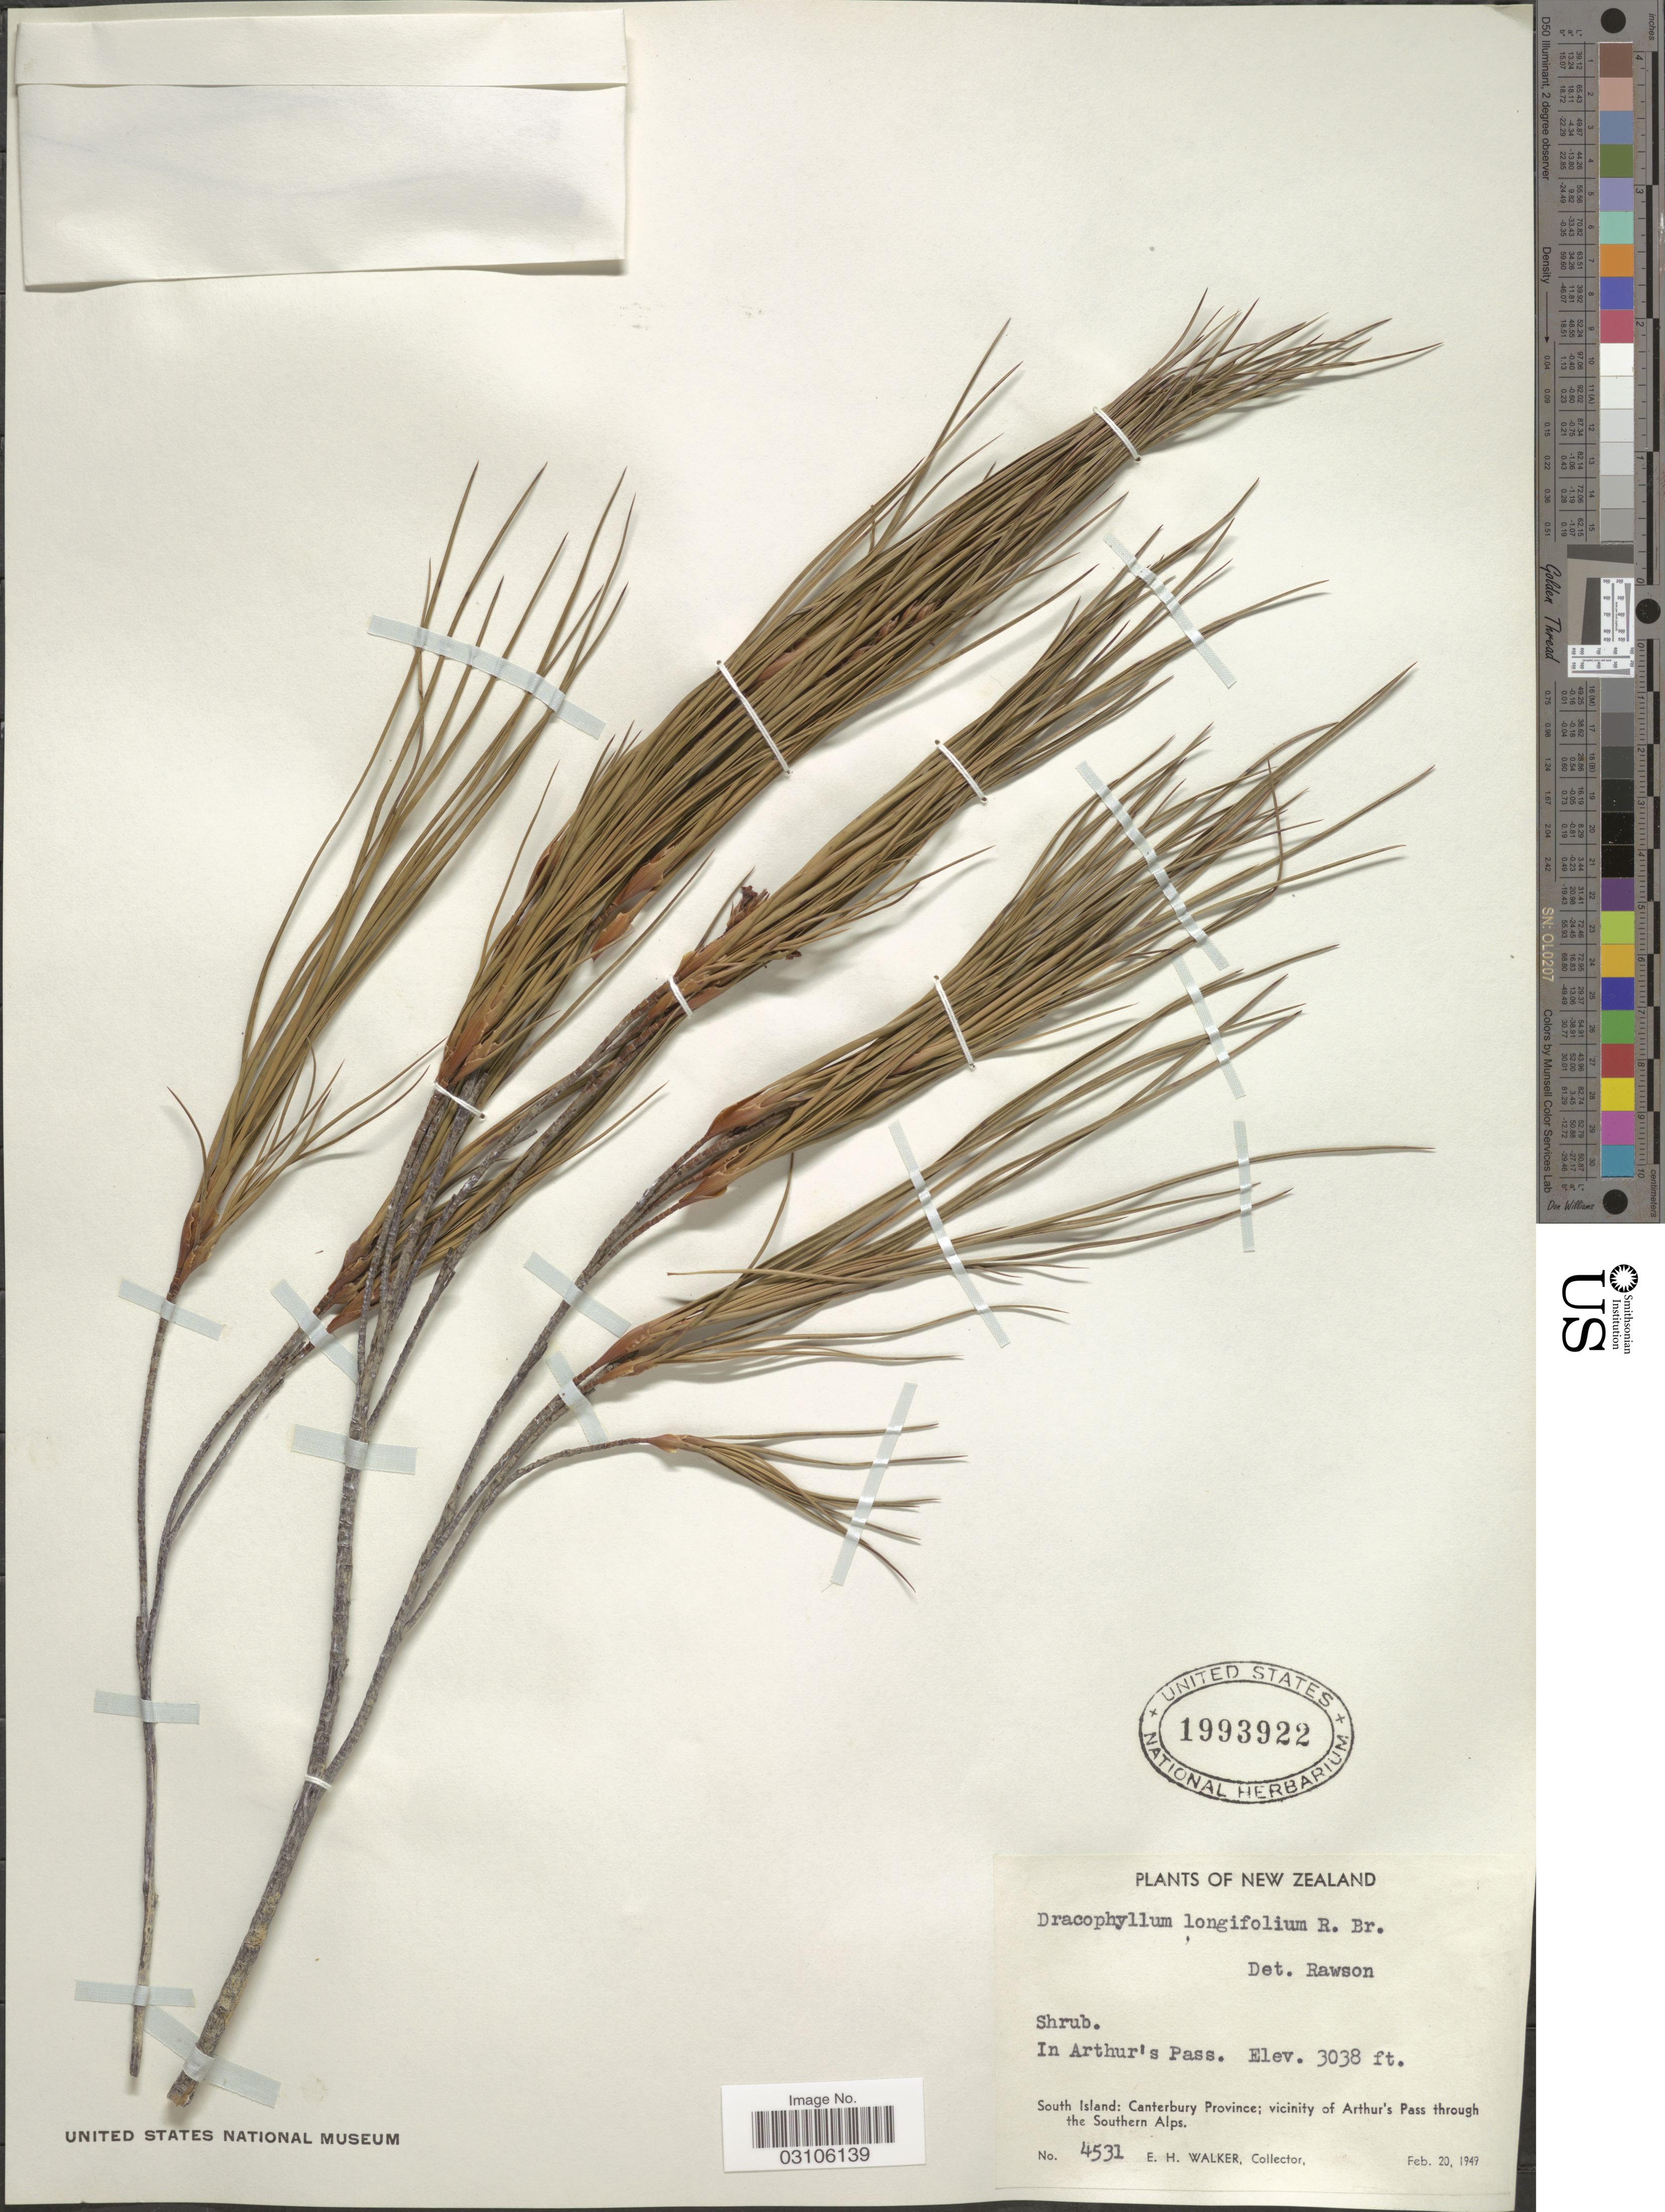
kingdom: Plantae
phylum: Tracheophyta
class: Magnoliopsida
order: Ericales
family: Ericaceae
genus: Dracophyllum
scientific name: Dracophyllum longifolium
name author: (J.R. Forst. & G. Forst.) R. Br. ex Roem. & Schult.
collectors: E. H. Walker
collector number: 4531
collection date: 1949-02-20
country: New Zealand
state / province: Canterbury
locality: In Arthur's Pass. South Island. Vicinity of Arthur's Pass through the Southern Alps.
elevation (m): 926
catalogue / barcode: US 1993922